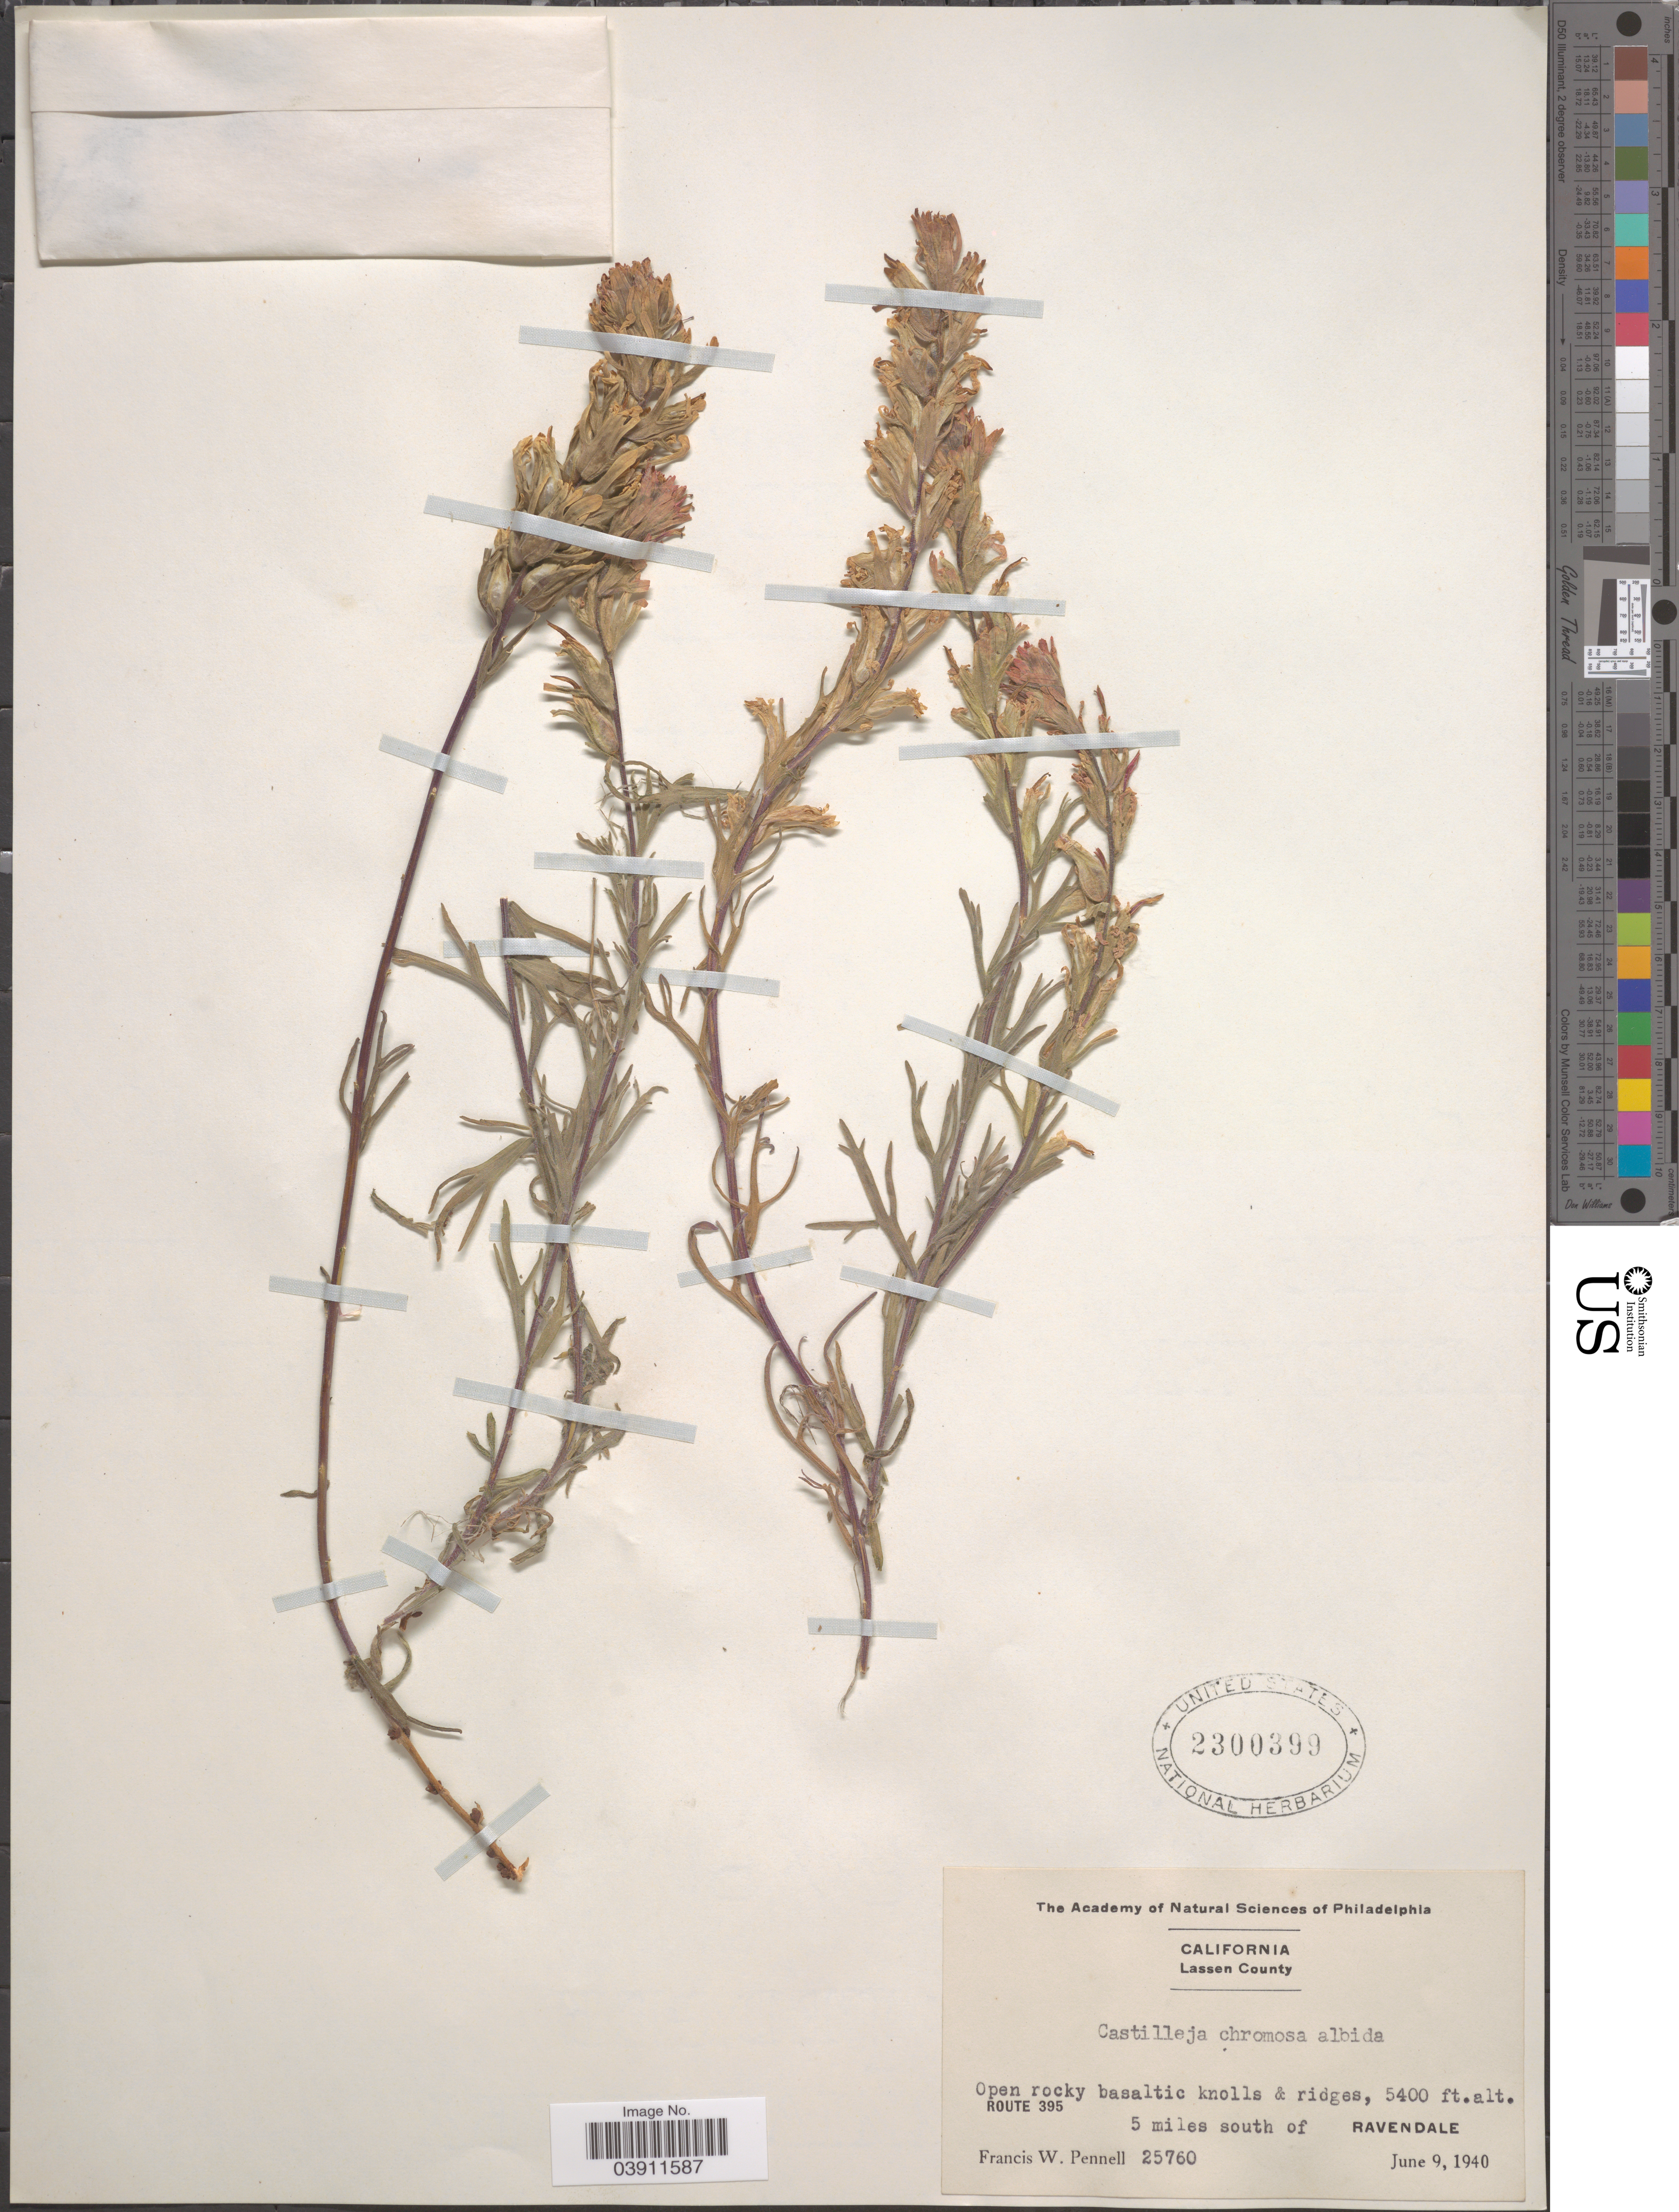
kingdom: Plantae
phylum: Tracheophyta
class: Magnoliopsida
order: Lamiales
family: Orobanchaceae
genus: Castilleja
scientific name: Castilleja chromosa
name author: A. Nelson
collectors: F. W. Pennell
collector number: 25760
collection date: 1940-06-09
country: United States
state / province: California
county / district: Lassen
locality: Lassen County. Route 395, 5 miles south of Ravendale.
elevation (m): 1646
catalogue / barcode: US 2300399